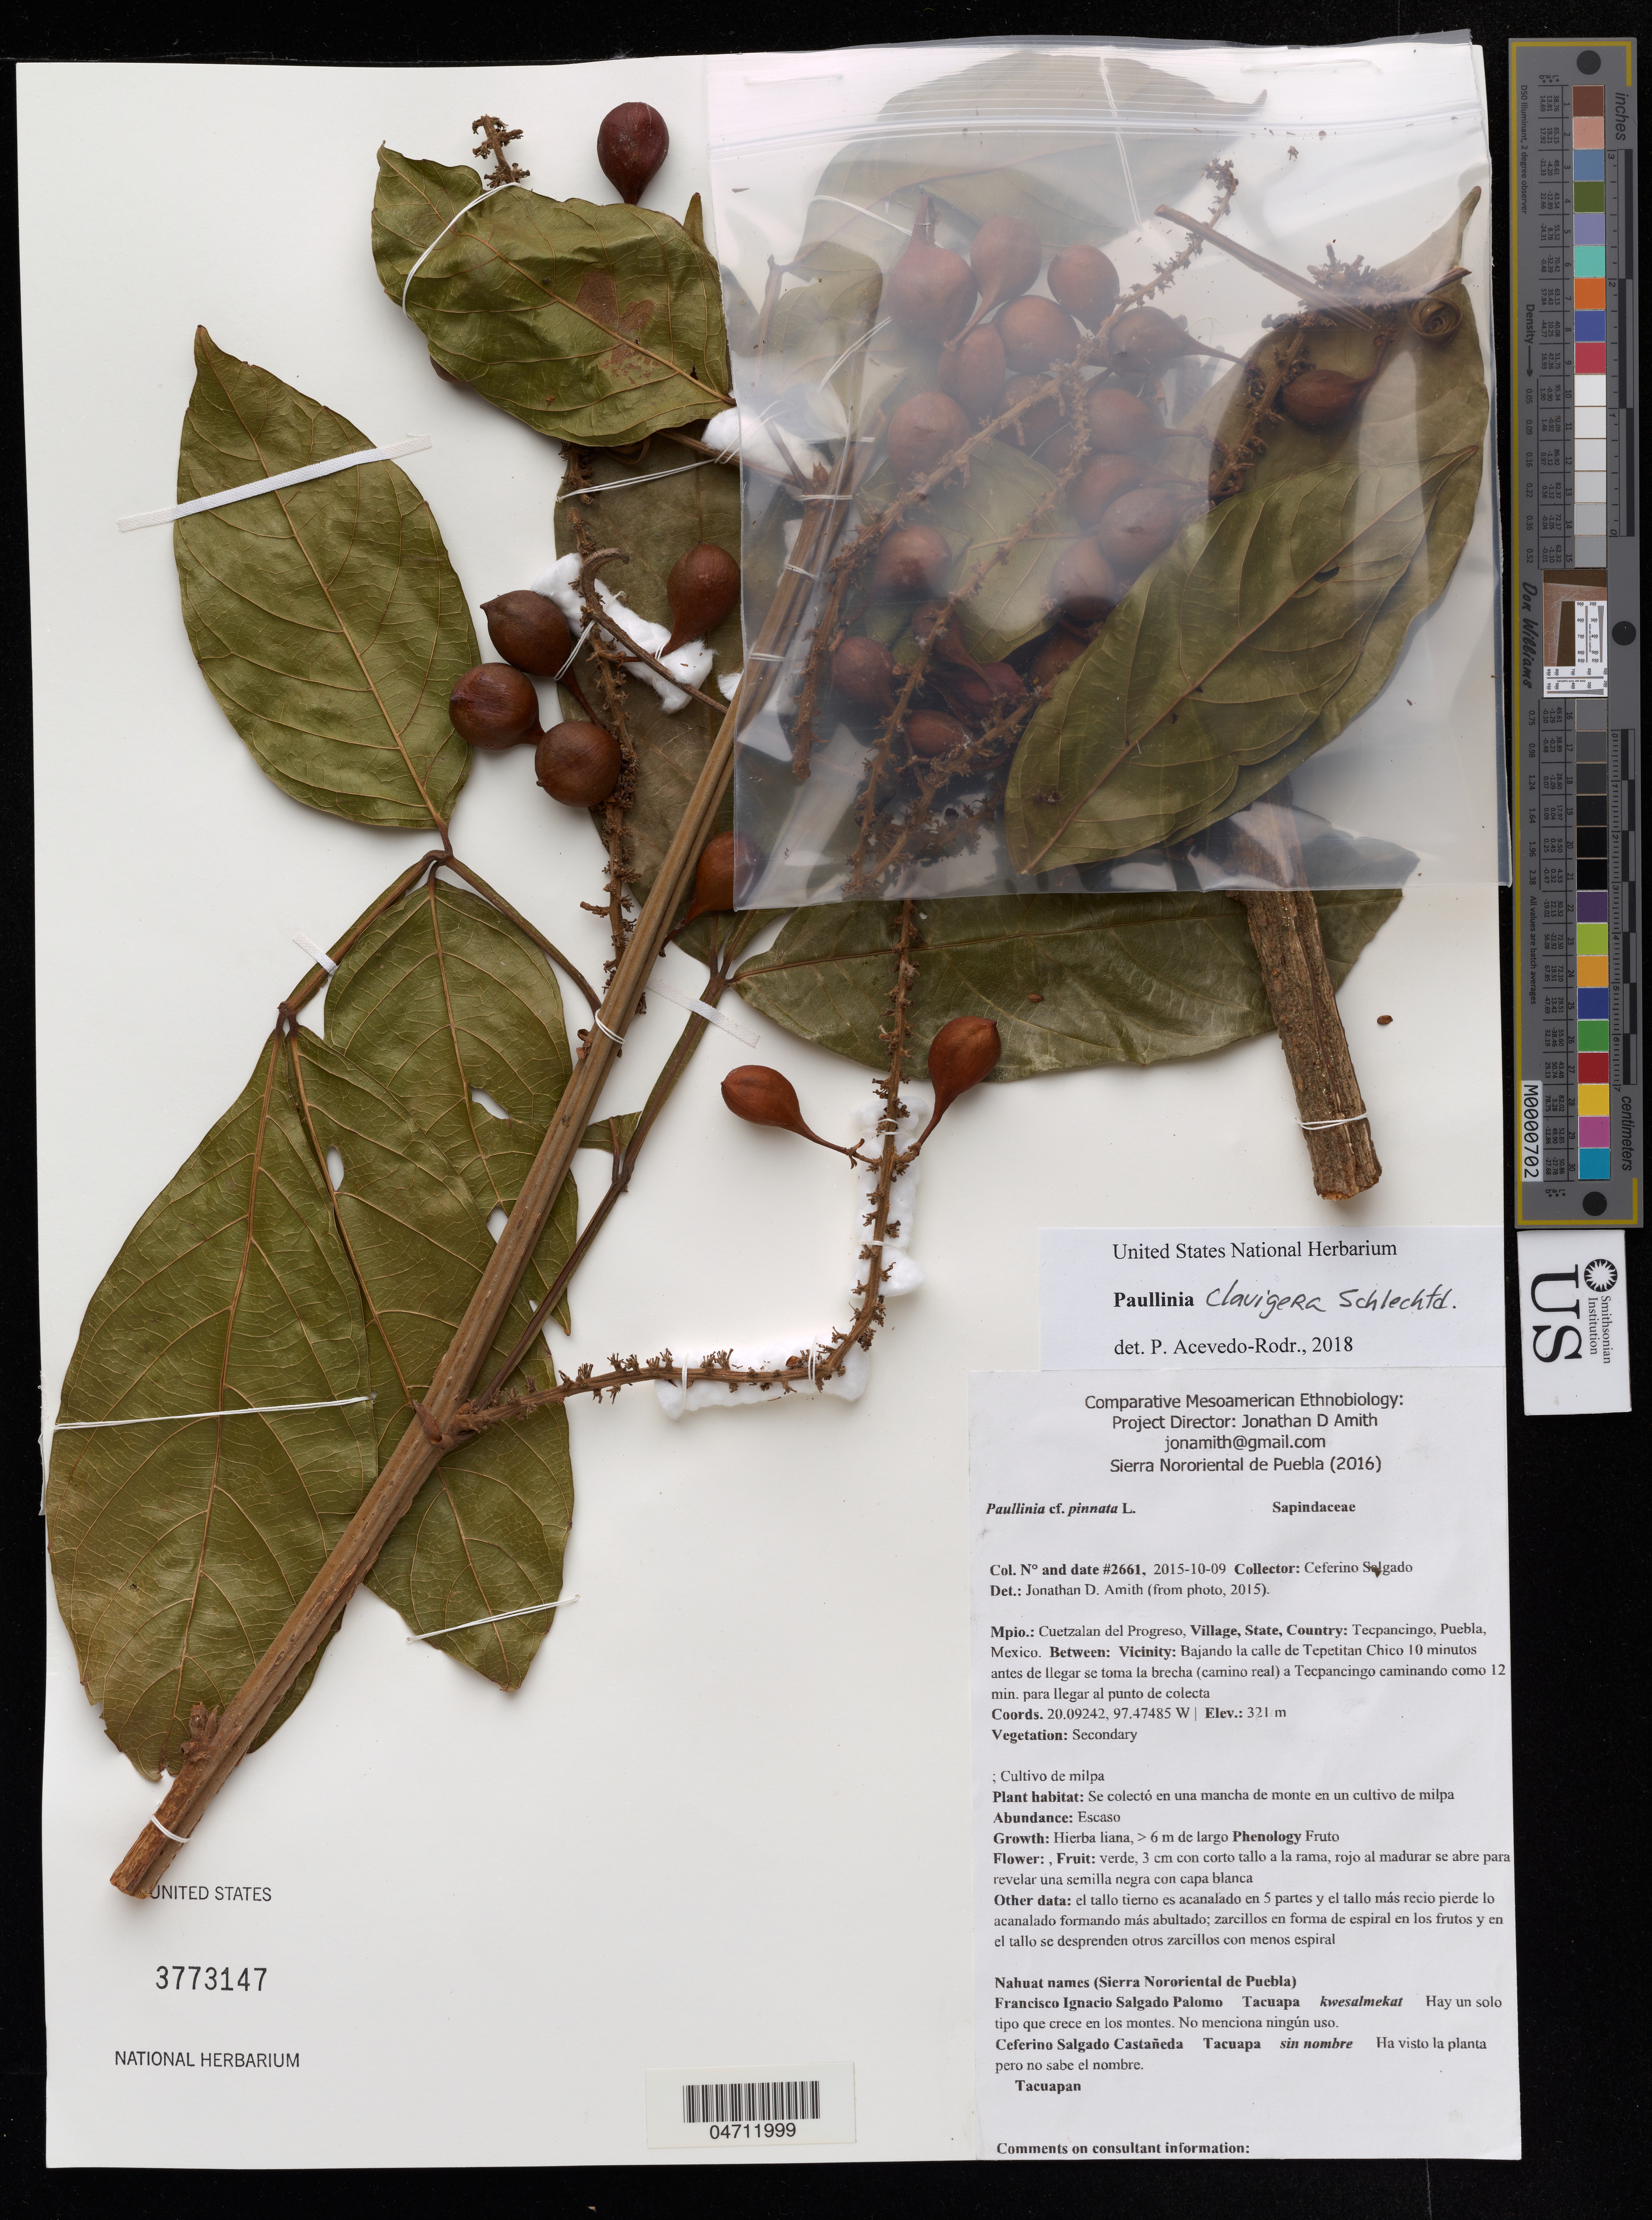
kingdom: Plantae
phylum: Tracheophyta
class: Magnoliopsida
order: Sapindales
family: Sapindaceae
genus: Paullinia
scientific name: Paullinia clavigera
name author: Schltdl.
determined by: Acevedo-Rodriguez, P., (US), Smithsonian Institution - National Museum of Natural History (UNITED STATES)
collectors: C. Salgado Castañeda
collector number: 2661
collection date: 2015-10-09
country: México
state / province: Puebla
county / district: Cuetzalan del Progreso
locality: PUEBLO: Tecpancingo; LOCALIDAD EXACTA: Bajando la calle de Tepetitan Chico 10 minutos antes de llegar se toma la brecha (camino real) a Tecpancingo caminando como 12 min. para llegar al punto de colecta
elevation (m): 321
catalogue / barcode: US 3773147